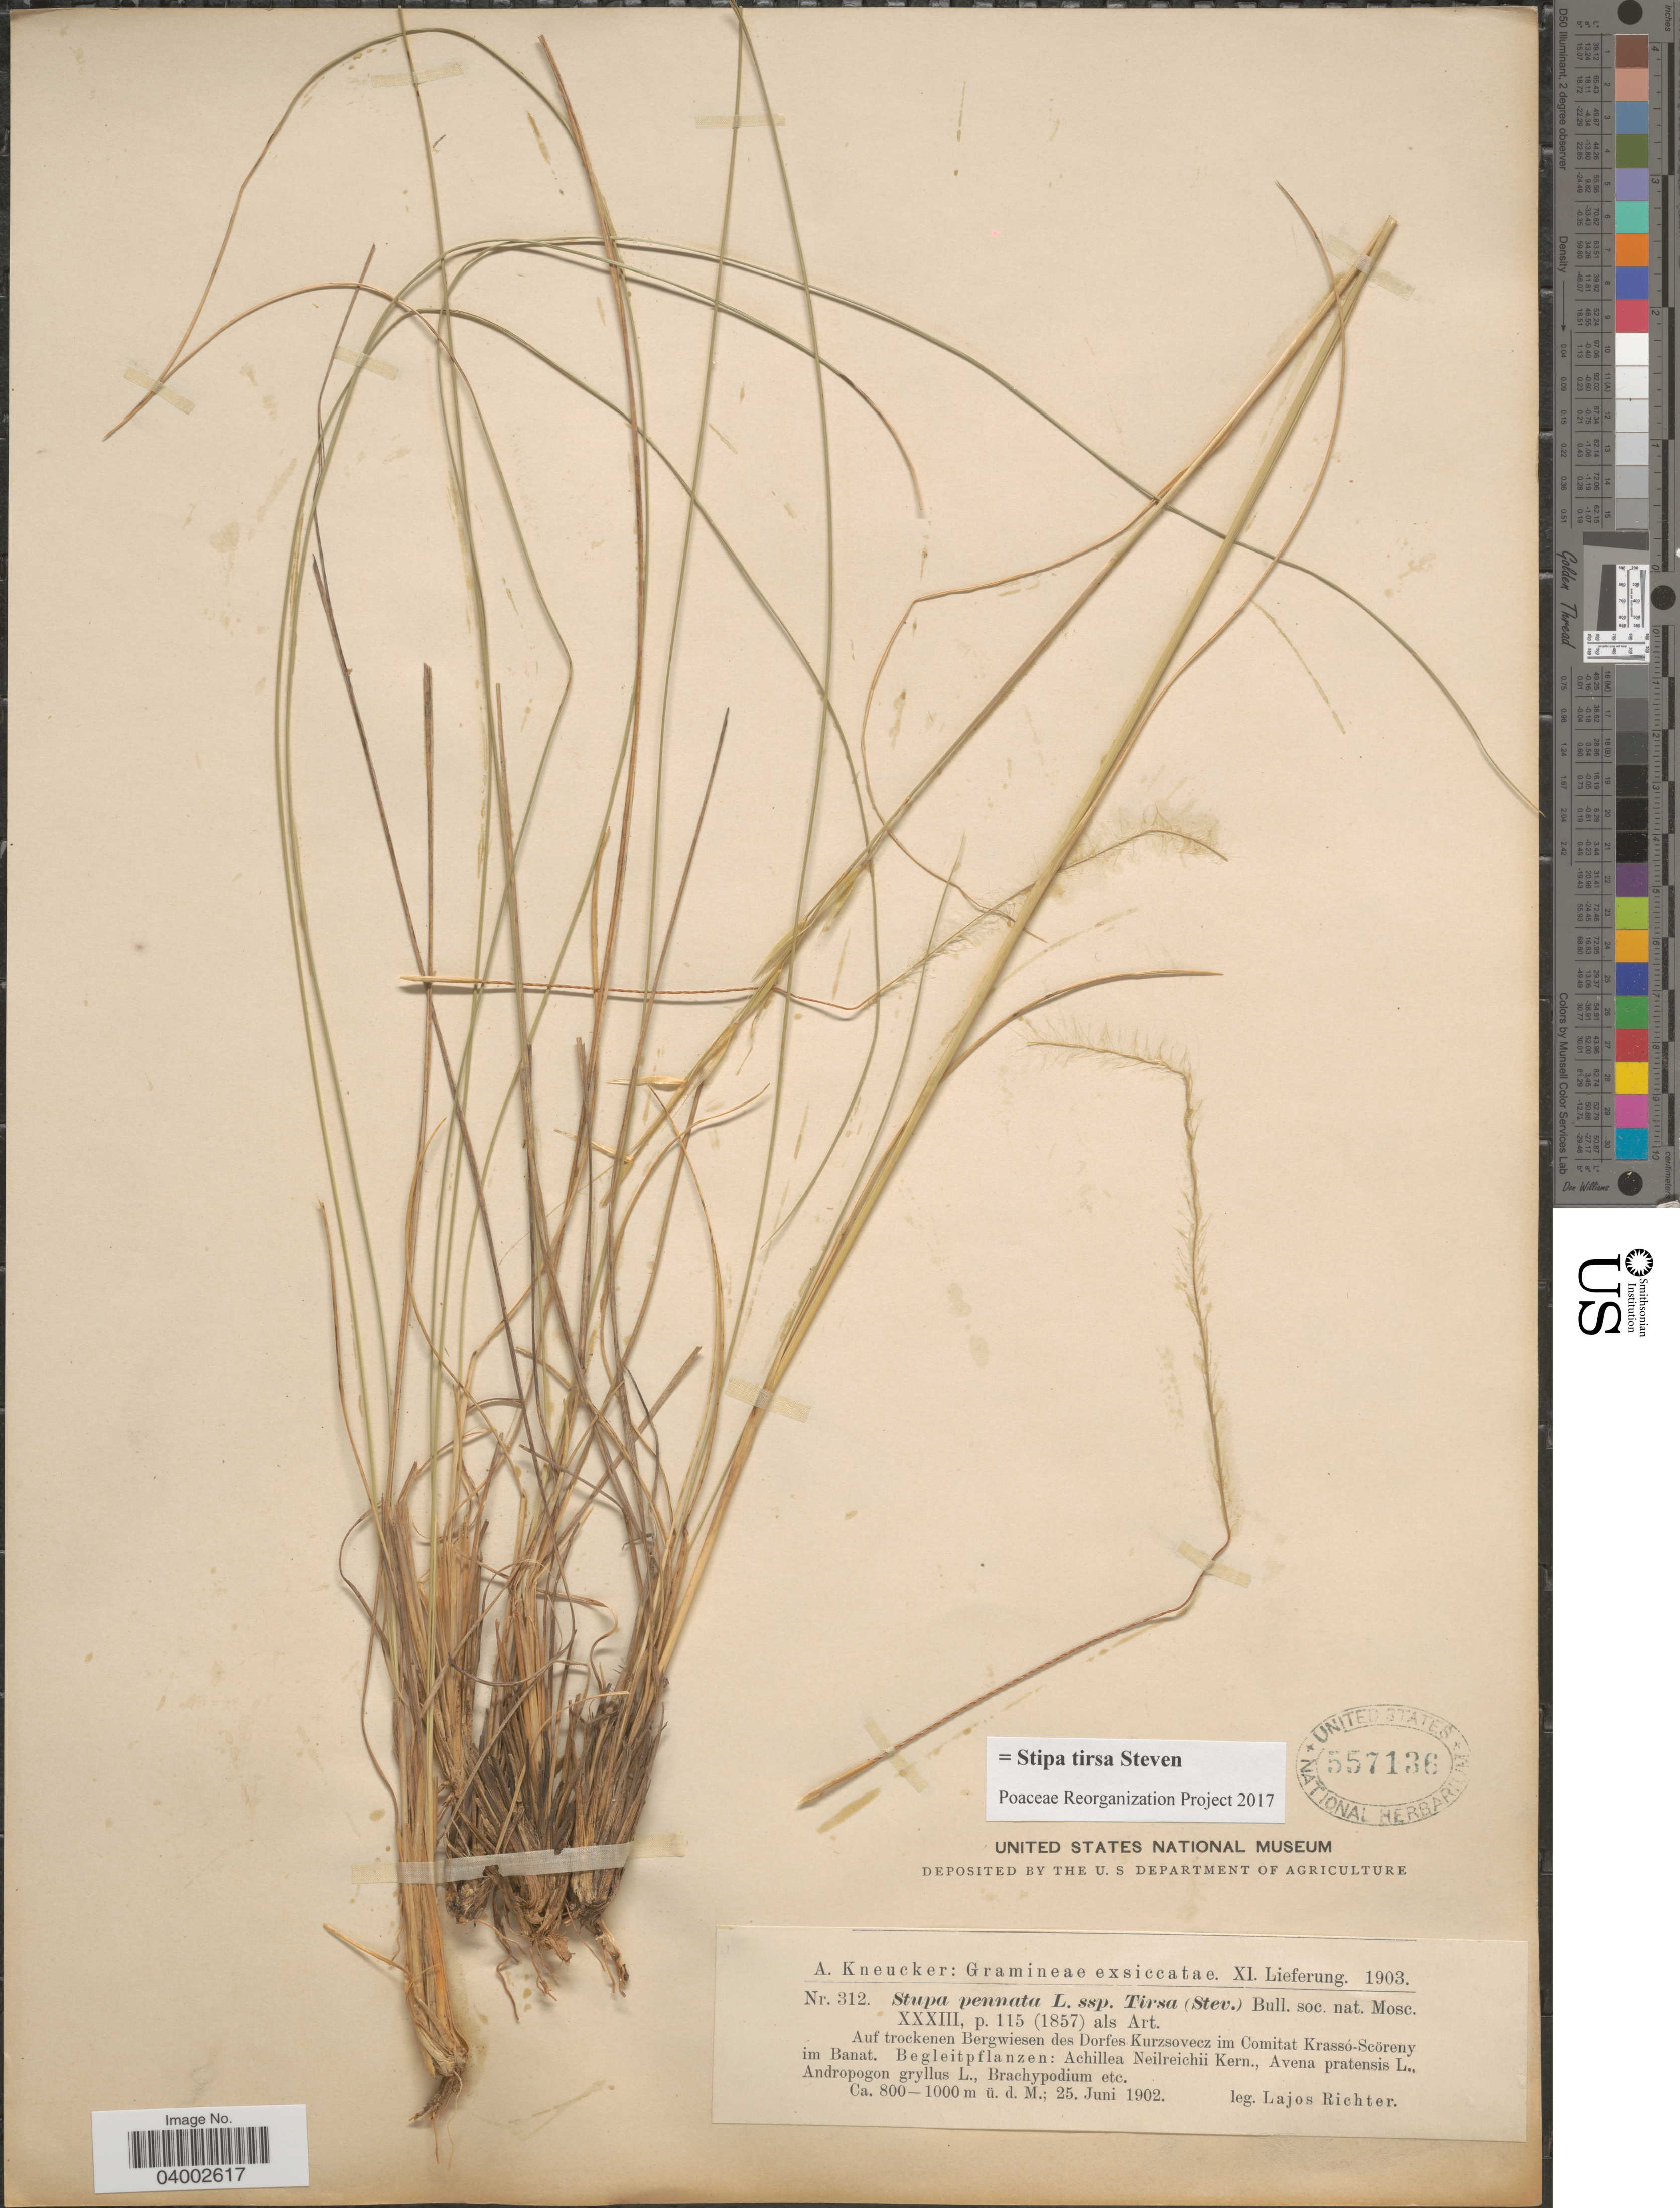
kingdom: Plantae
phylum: Tracheophyta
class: Liliopsida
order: Poales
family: Poaceae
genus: Stipa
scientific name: Stipa tirsa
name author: Steven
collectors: L. Richter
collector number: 312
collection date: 1902-06-25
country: Romania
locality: Auf trockenen Bergwiesen des Dorfes Kurzsovecz im Comitat Krassó-Scöreny im Banat.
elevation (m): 800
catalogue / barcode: US 557136